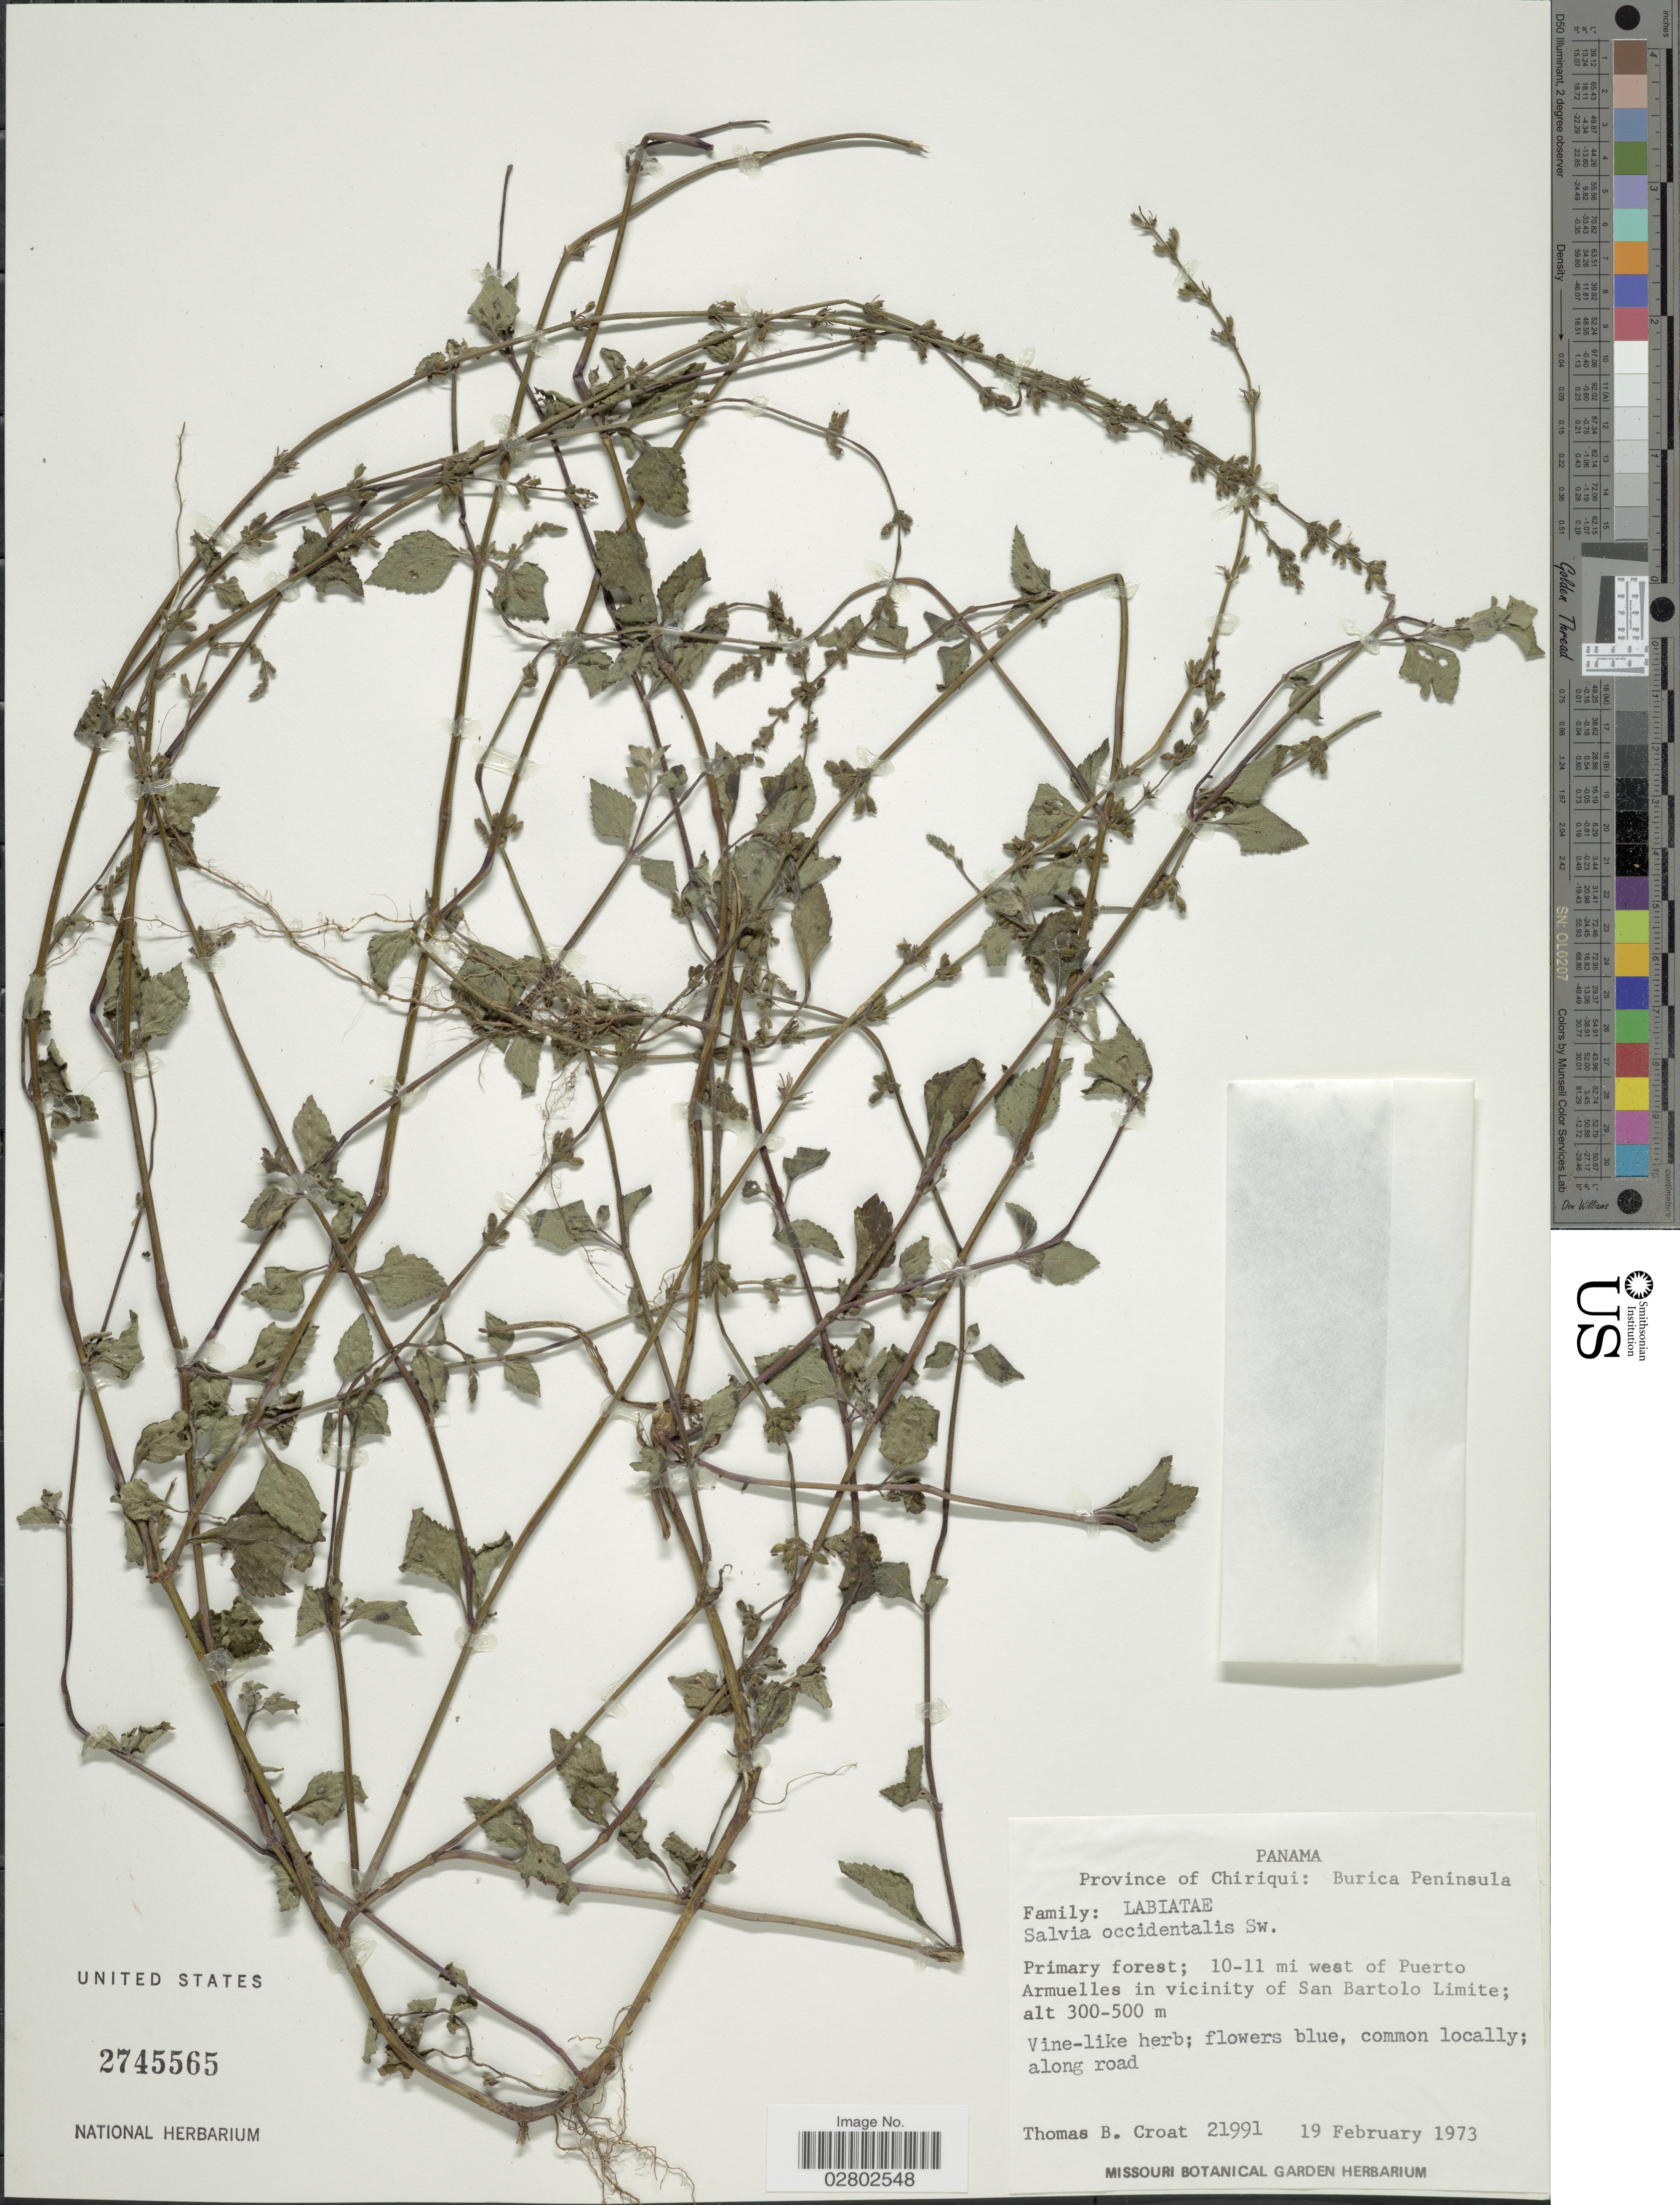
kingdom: Plantae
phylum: Tracheophyta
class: Magnoliopsida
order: Lamiales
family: Lamiaceae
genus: Salvia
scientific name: Salvia occidentalis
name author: Sw.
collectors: T. B. Croat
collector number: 21991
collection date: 1973-02-19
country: Panama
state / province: Chiriqui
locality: Province of Chiriqui: Burica Peninsula, 10-11 mi west of Puerto Armuelles in vicinity of San Bartolo Limite.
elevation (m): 300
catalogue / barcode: US 2745565